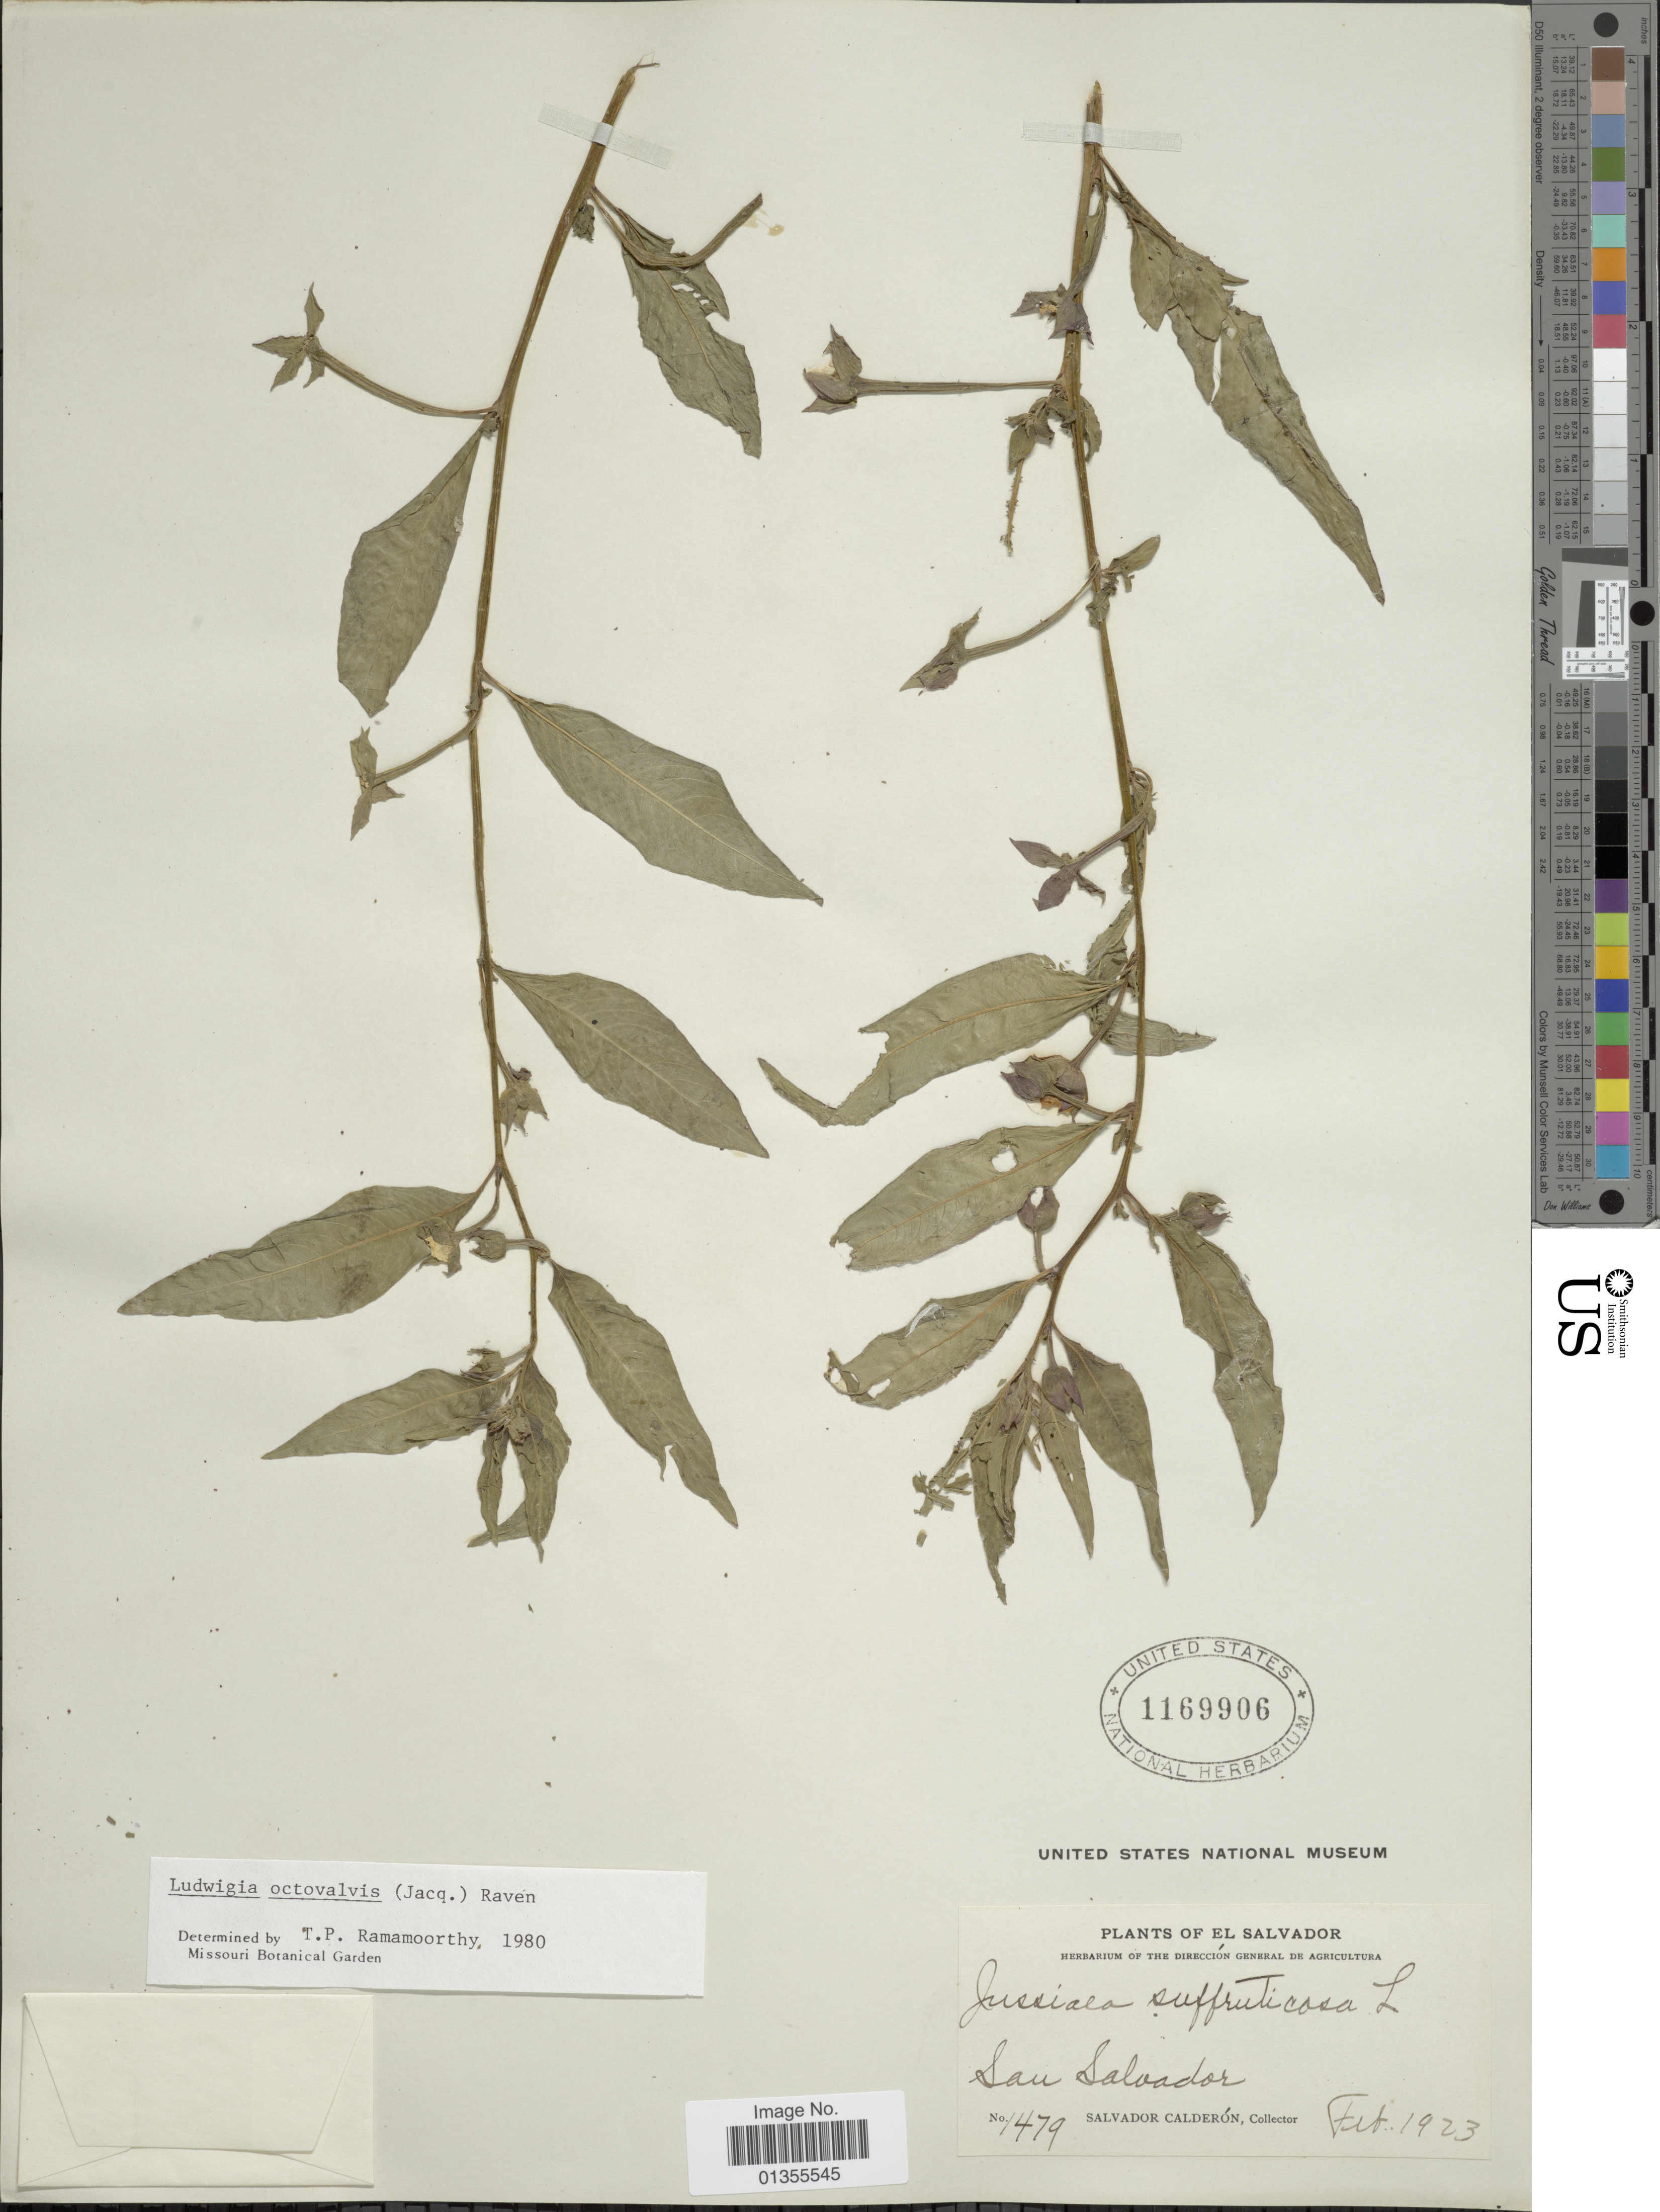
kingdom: Plantae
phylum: Tracheophyta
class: Magnoliopsida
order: Myrtales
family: Onagraceae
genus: Ludwigia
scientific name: Ludwigia octovalvis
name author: (Jacq.) P.H. Raven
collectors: S. Calderón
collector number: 1479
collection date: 1923-02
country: El Salvador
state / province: San Salvador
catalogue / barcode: US 1169906